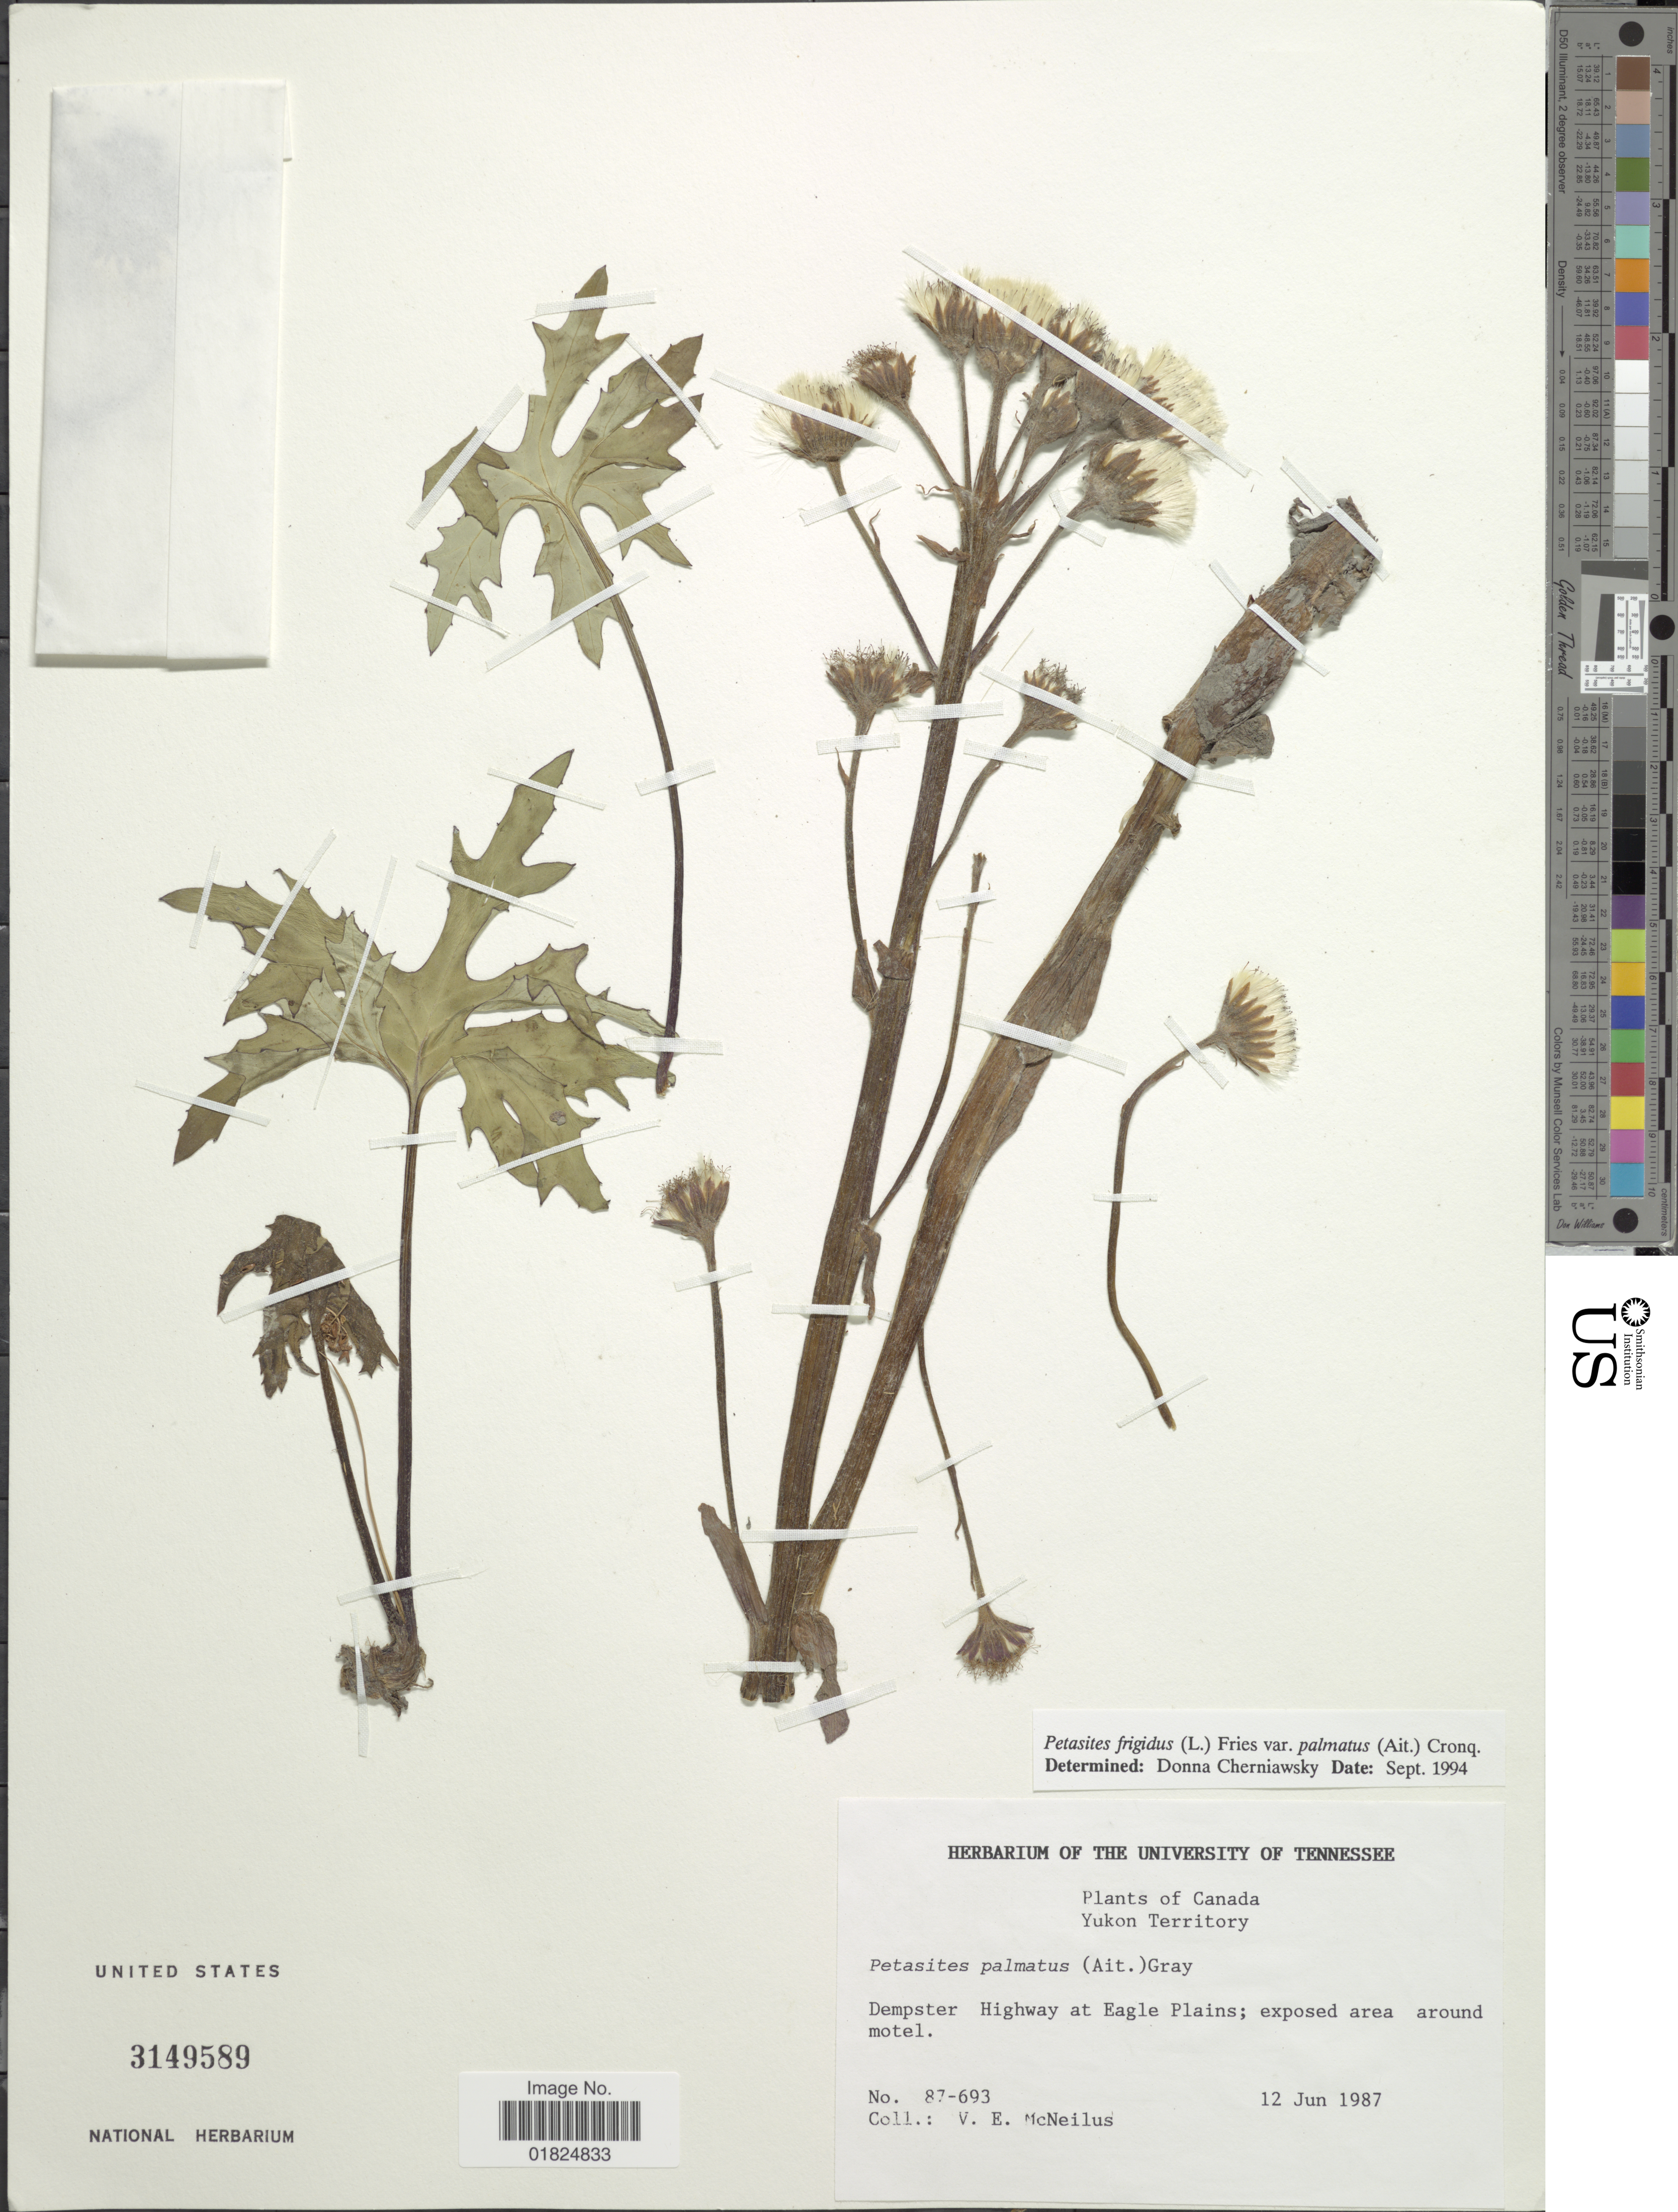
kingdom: Plantae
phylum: Tracheophyta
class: Magnoliopsida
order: Asterales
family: Asteraceae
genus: Petasites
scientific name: Petasites frigidus var. palmatus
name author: (Aiton) Cody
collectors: V. Mcneilus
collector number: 87-693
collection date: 1987-06-12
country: Canada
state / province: Yukon Territory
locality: Yukon Territory. Dempster Highway at Eagle Plains; exposed area around moitel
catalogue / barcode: US 3149589